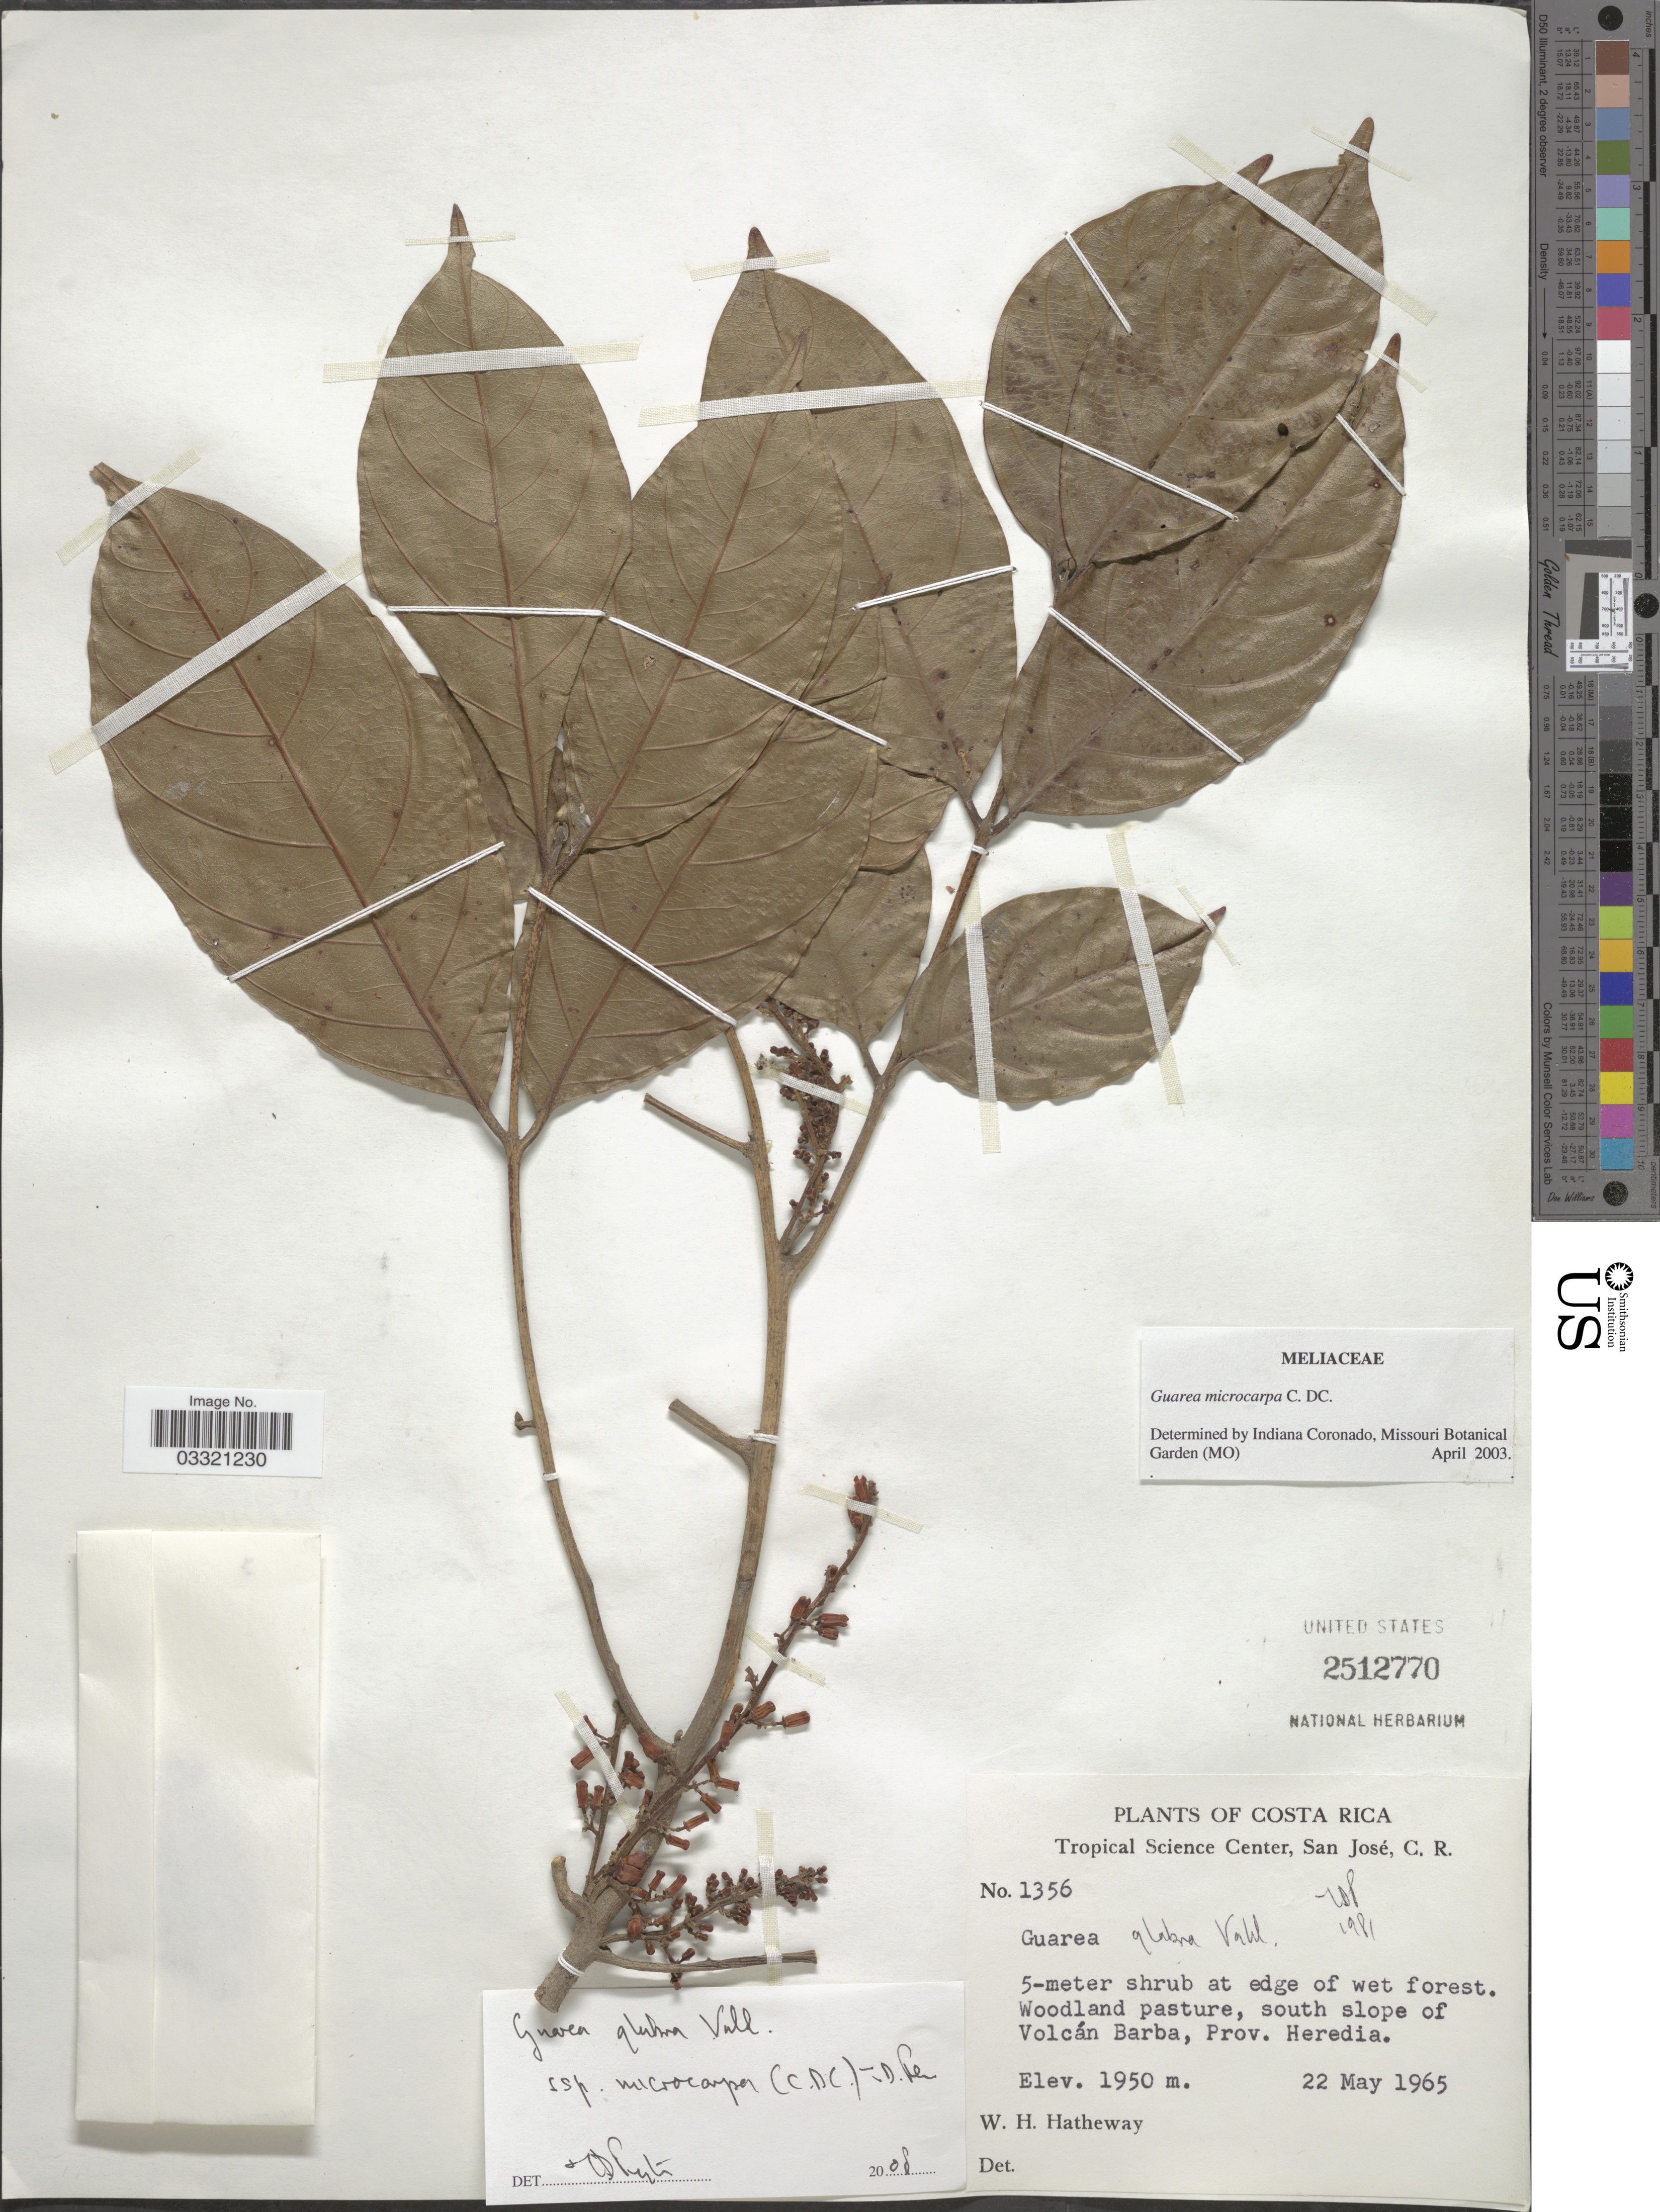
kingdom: Plantae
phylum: Tracheophyta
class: Magnoliopsida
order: Sapindales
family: Meliaceae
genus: Guarea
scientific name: Guarea glabra subsp. microcarpa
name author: (C. DC.) T.D. Penn.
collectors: W. H. Hatheway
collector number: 1356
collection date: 1965-05-22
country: Costa Rica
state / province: Heredia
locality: South slope of Volcán Barba.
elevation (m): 1950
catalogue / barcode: US 2512770